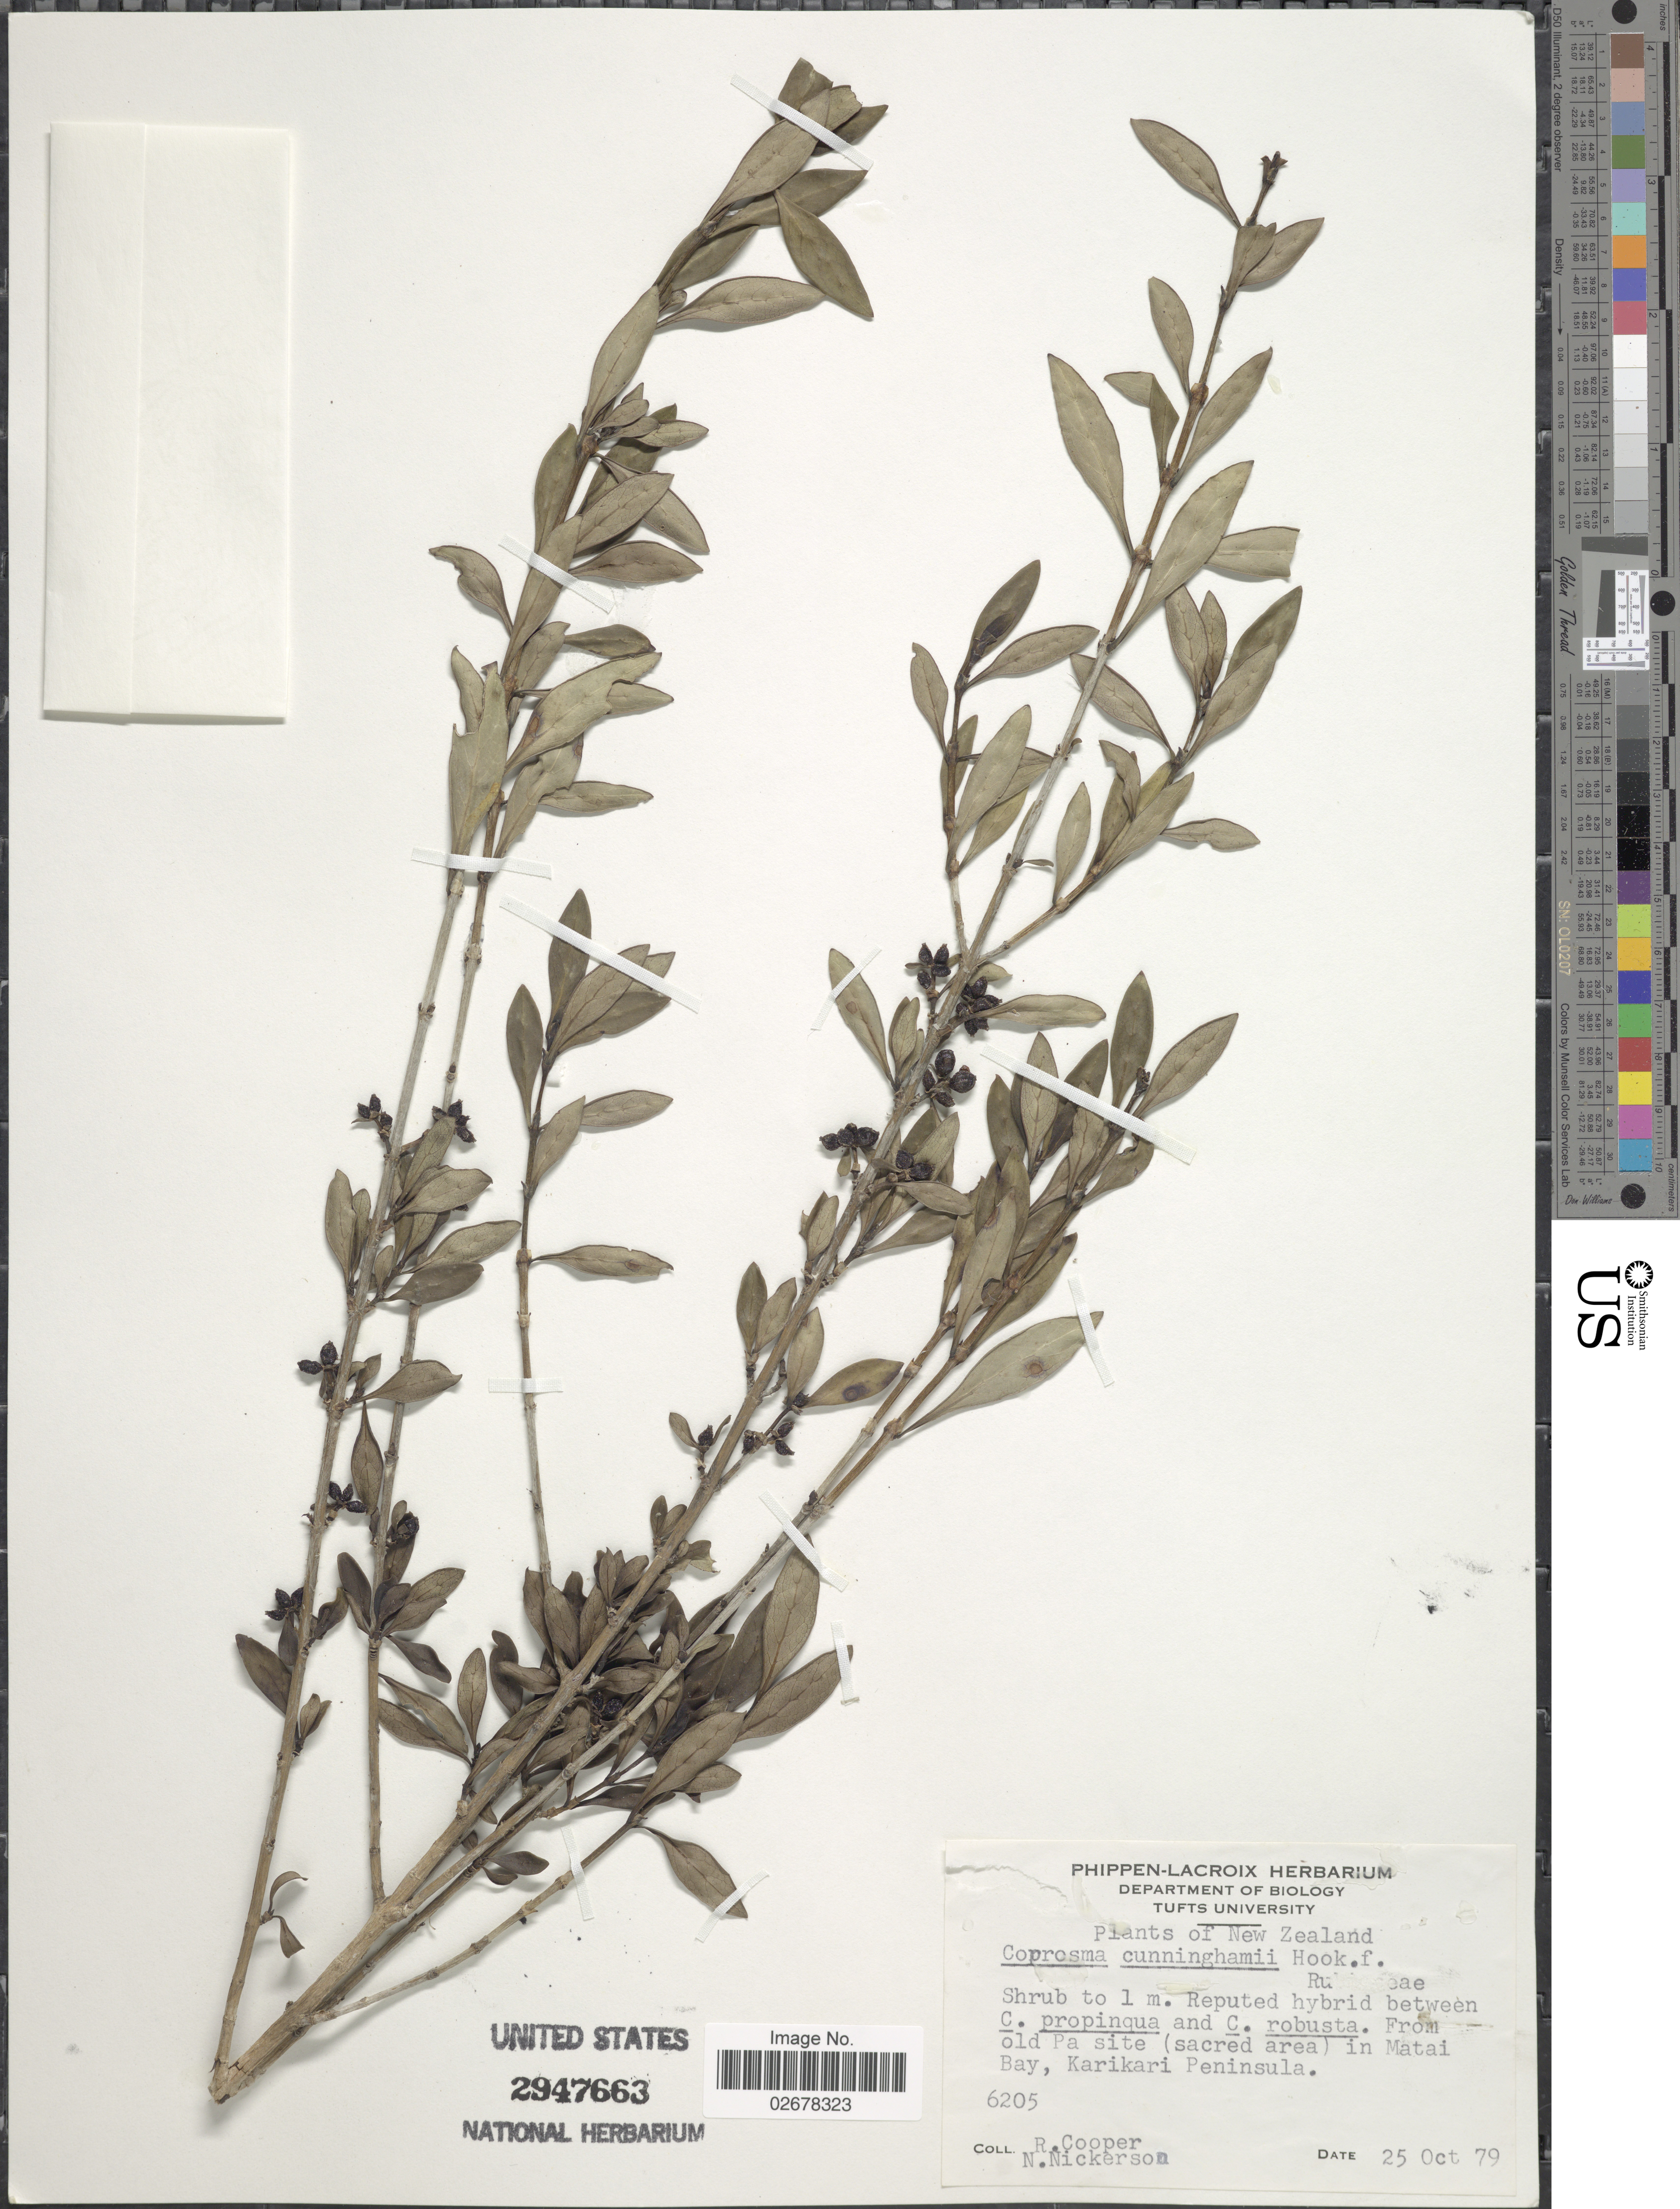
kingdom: Plantae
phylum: Tracheophyta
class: Magnoliopsida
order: Gentianales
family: Rubiaceae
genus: Coprosma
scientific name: Coprosma x cunninghamii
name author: Hook. f.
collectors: R. Cooper & N. Nickerson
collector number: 6205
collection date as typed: Transcribed d/m/y: 25/10/79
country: New Zealand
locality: From old Pa site (sacred area) in Matai Bay, Karikari Peninsula.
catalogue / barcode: US 2947663